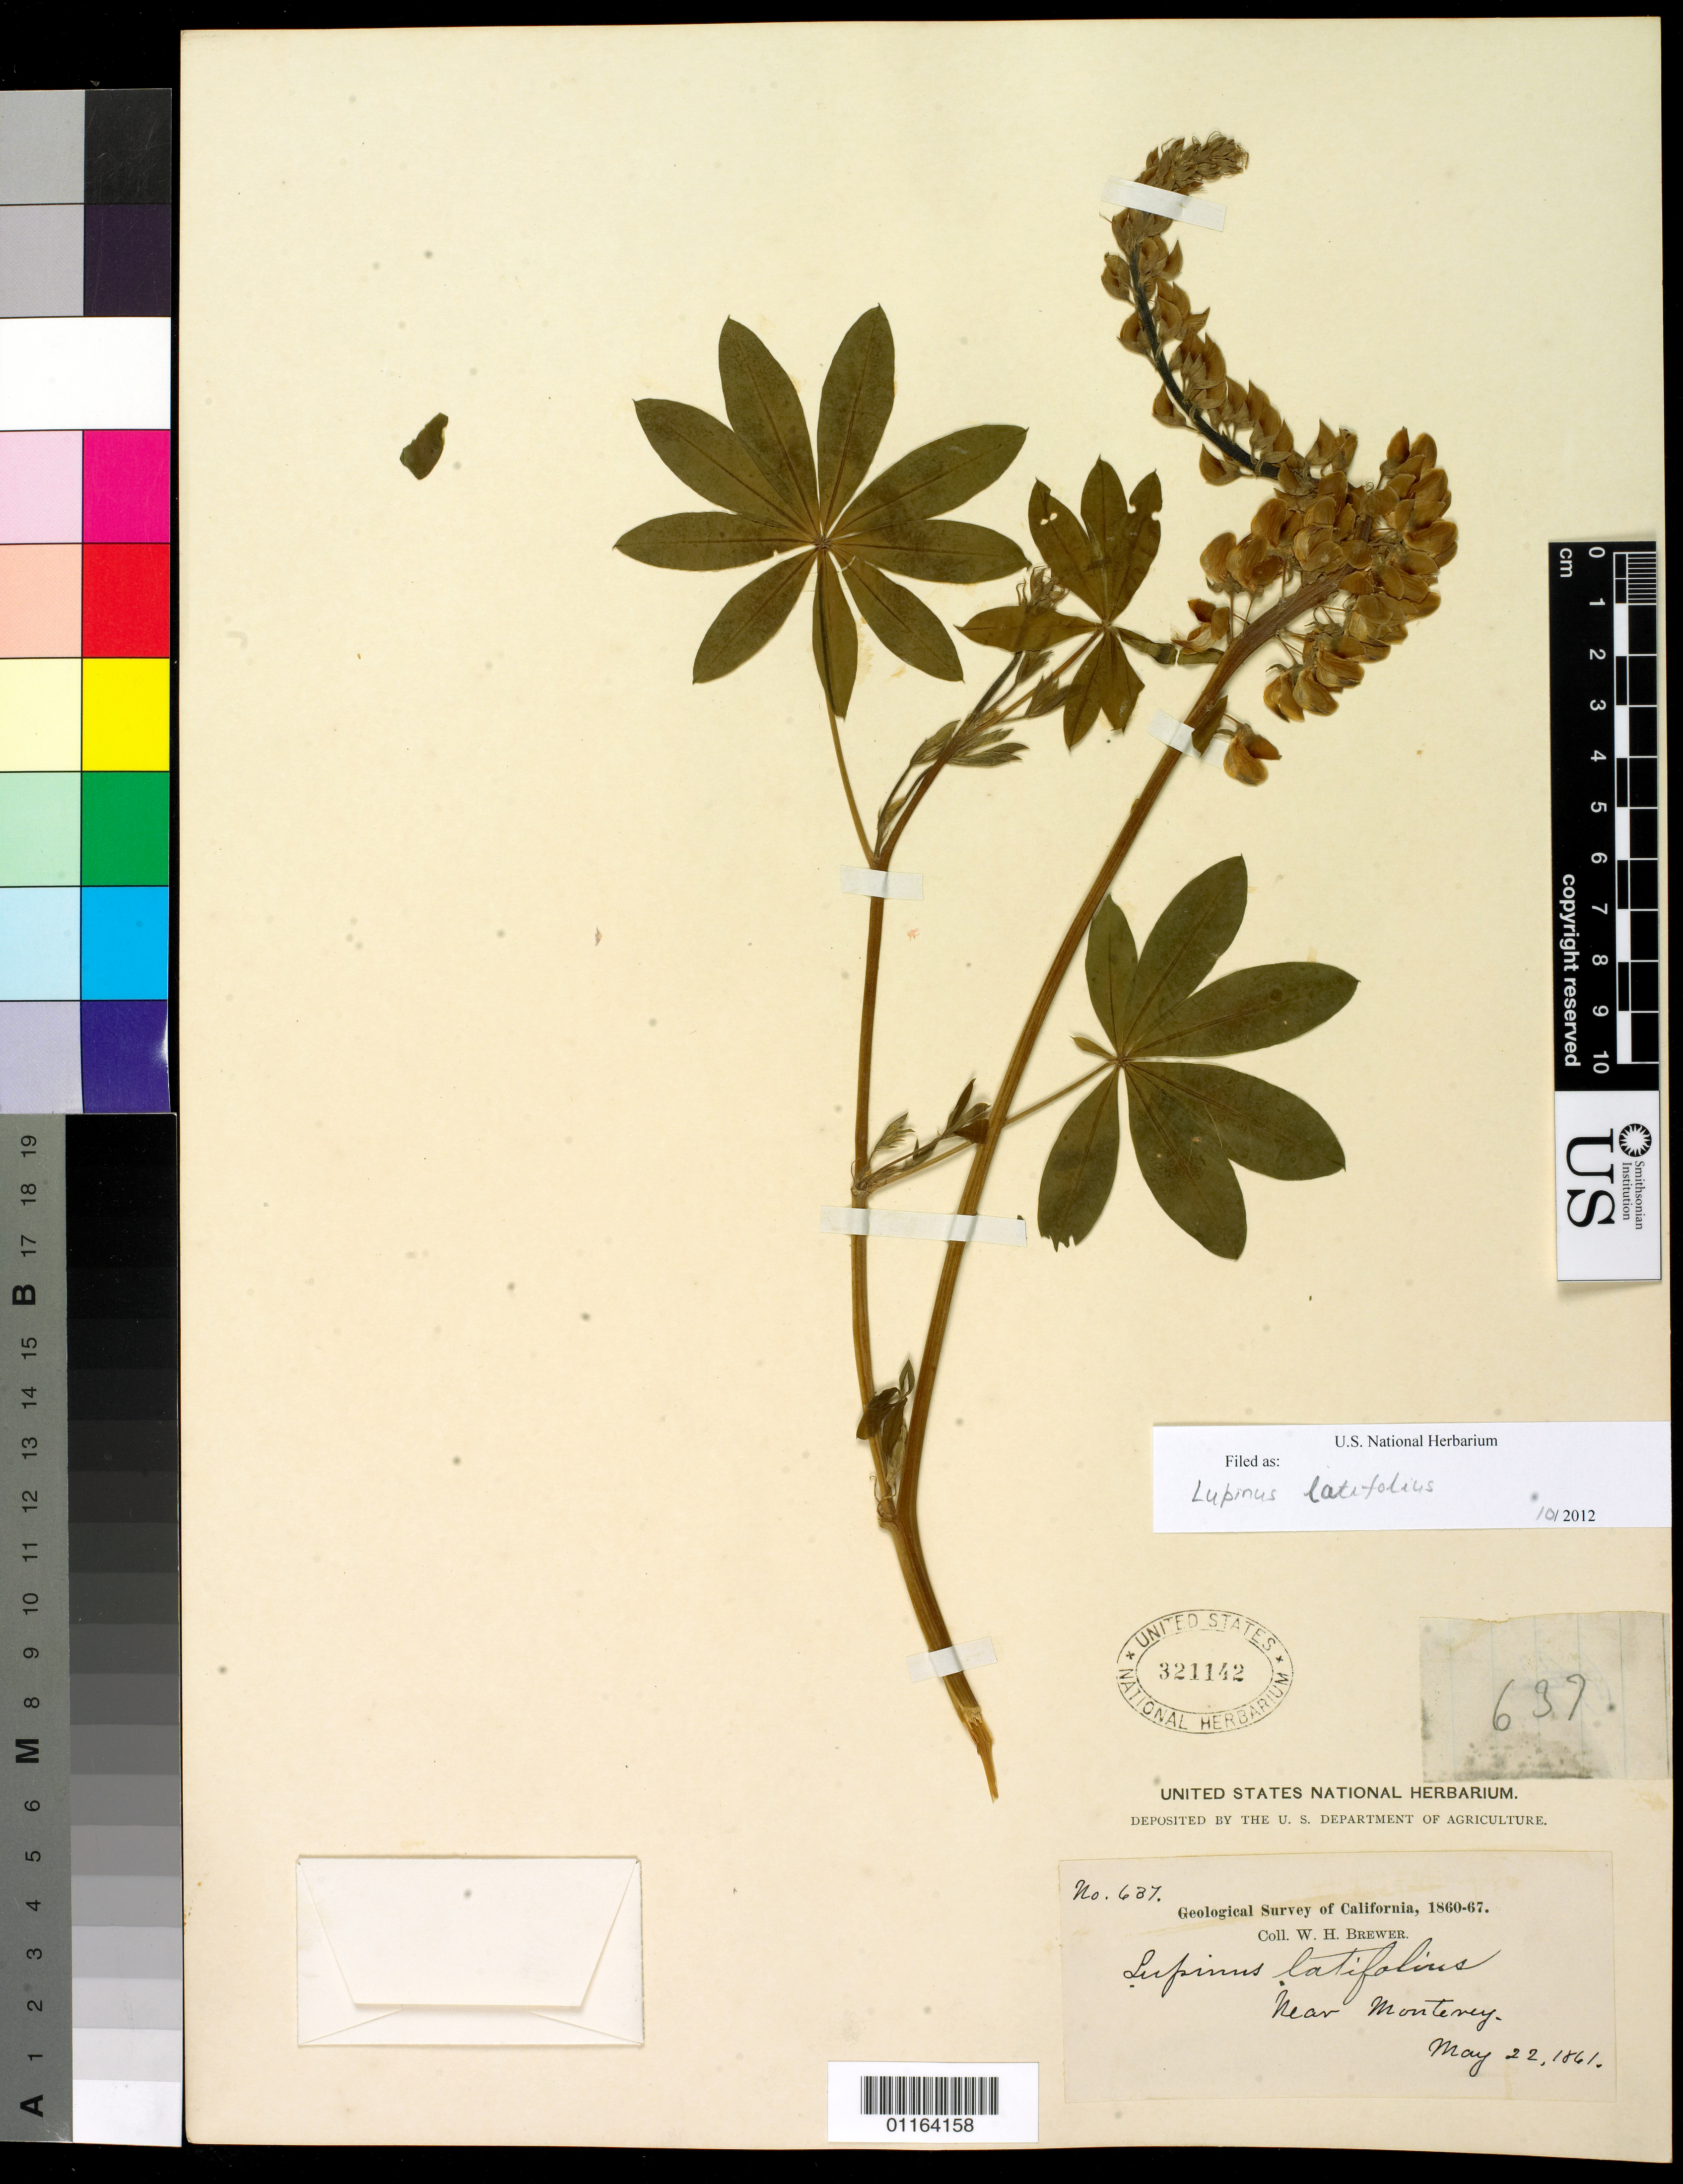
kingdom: Plantae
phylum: Tracheophyta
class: Magnoliopsida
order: Fabales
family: Fabaceae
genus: Lupinus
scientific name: Lupinus latifolius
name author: Lindl. ex J. Agardh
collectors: W. H. Brewer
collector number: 637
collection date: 1861-05-22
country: United States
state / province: California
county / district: Monterey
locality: Near Monterey.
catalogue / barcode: US 321142